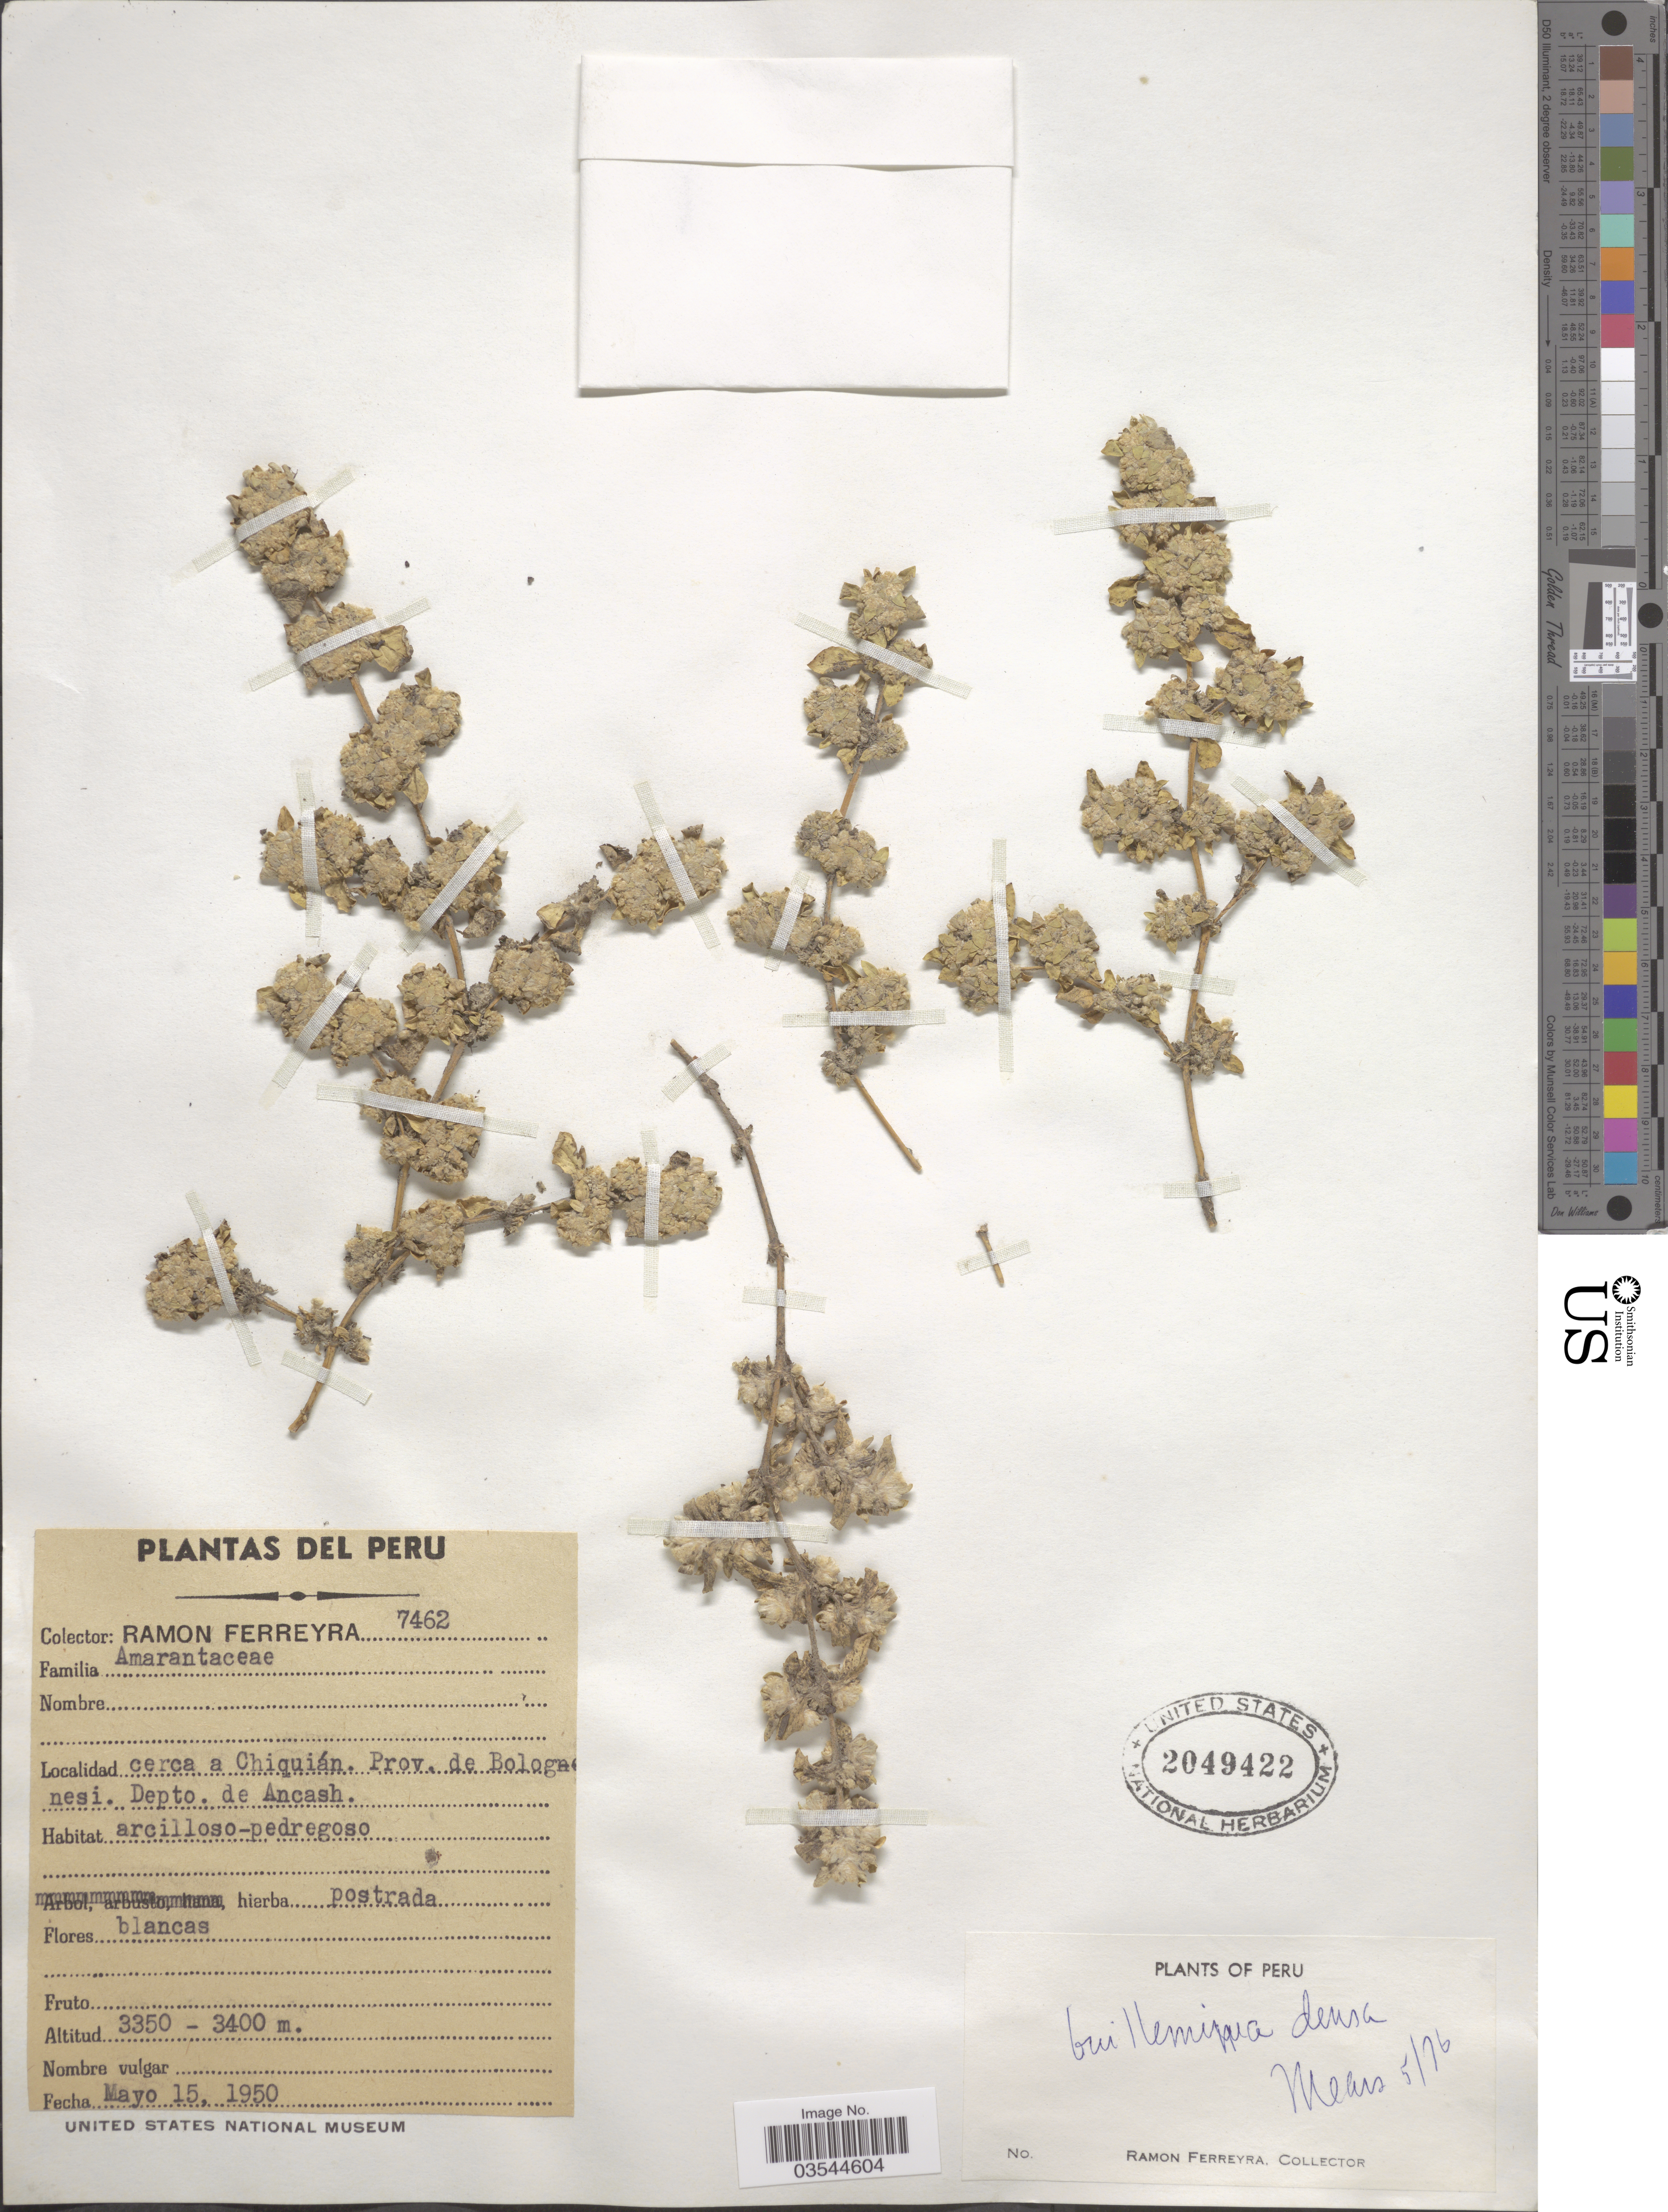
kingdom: Plantae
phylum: Tracheophyta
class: Magnoliopsida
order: Caryophyllales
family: Amaranthaceae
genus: Guilleminea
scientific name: Guilleminea densa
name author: (Humb. & Bonpl. ex Schult.) Moq.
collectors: R. A. Ferreyra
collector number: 7462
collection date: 1950-05-15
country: Peru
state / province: Ancash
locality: Cerca a Chiquián. Prov. de Bolognesi. Depto. de Ancash.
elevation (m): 3350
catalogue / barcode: US 2049422